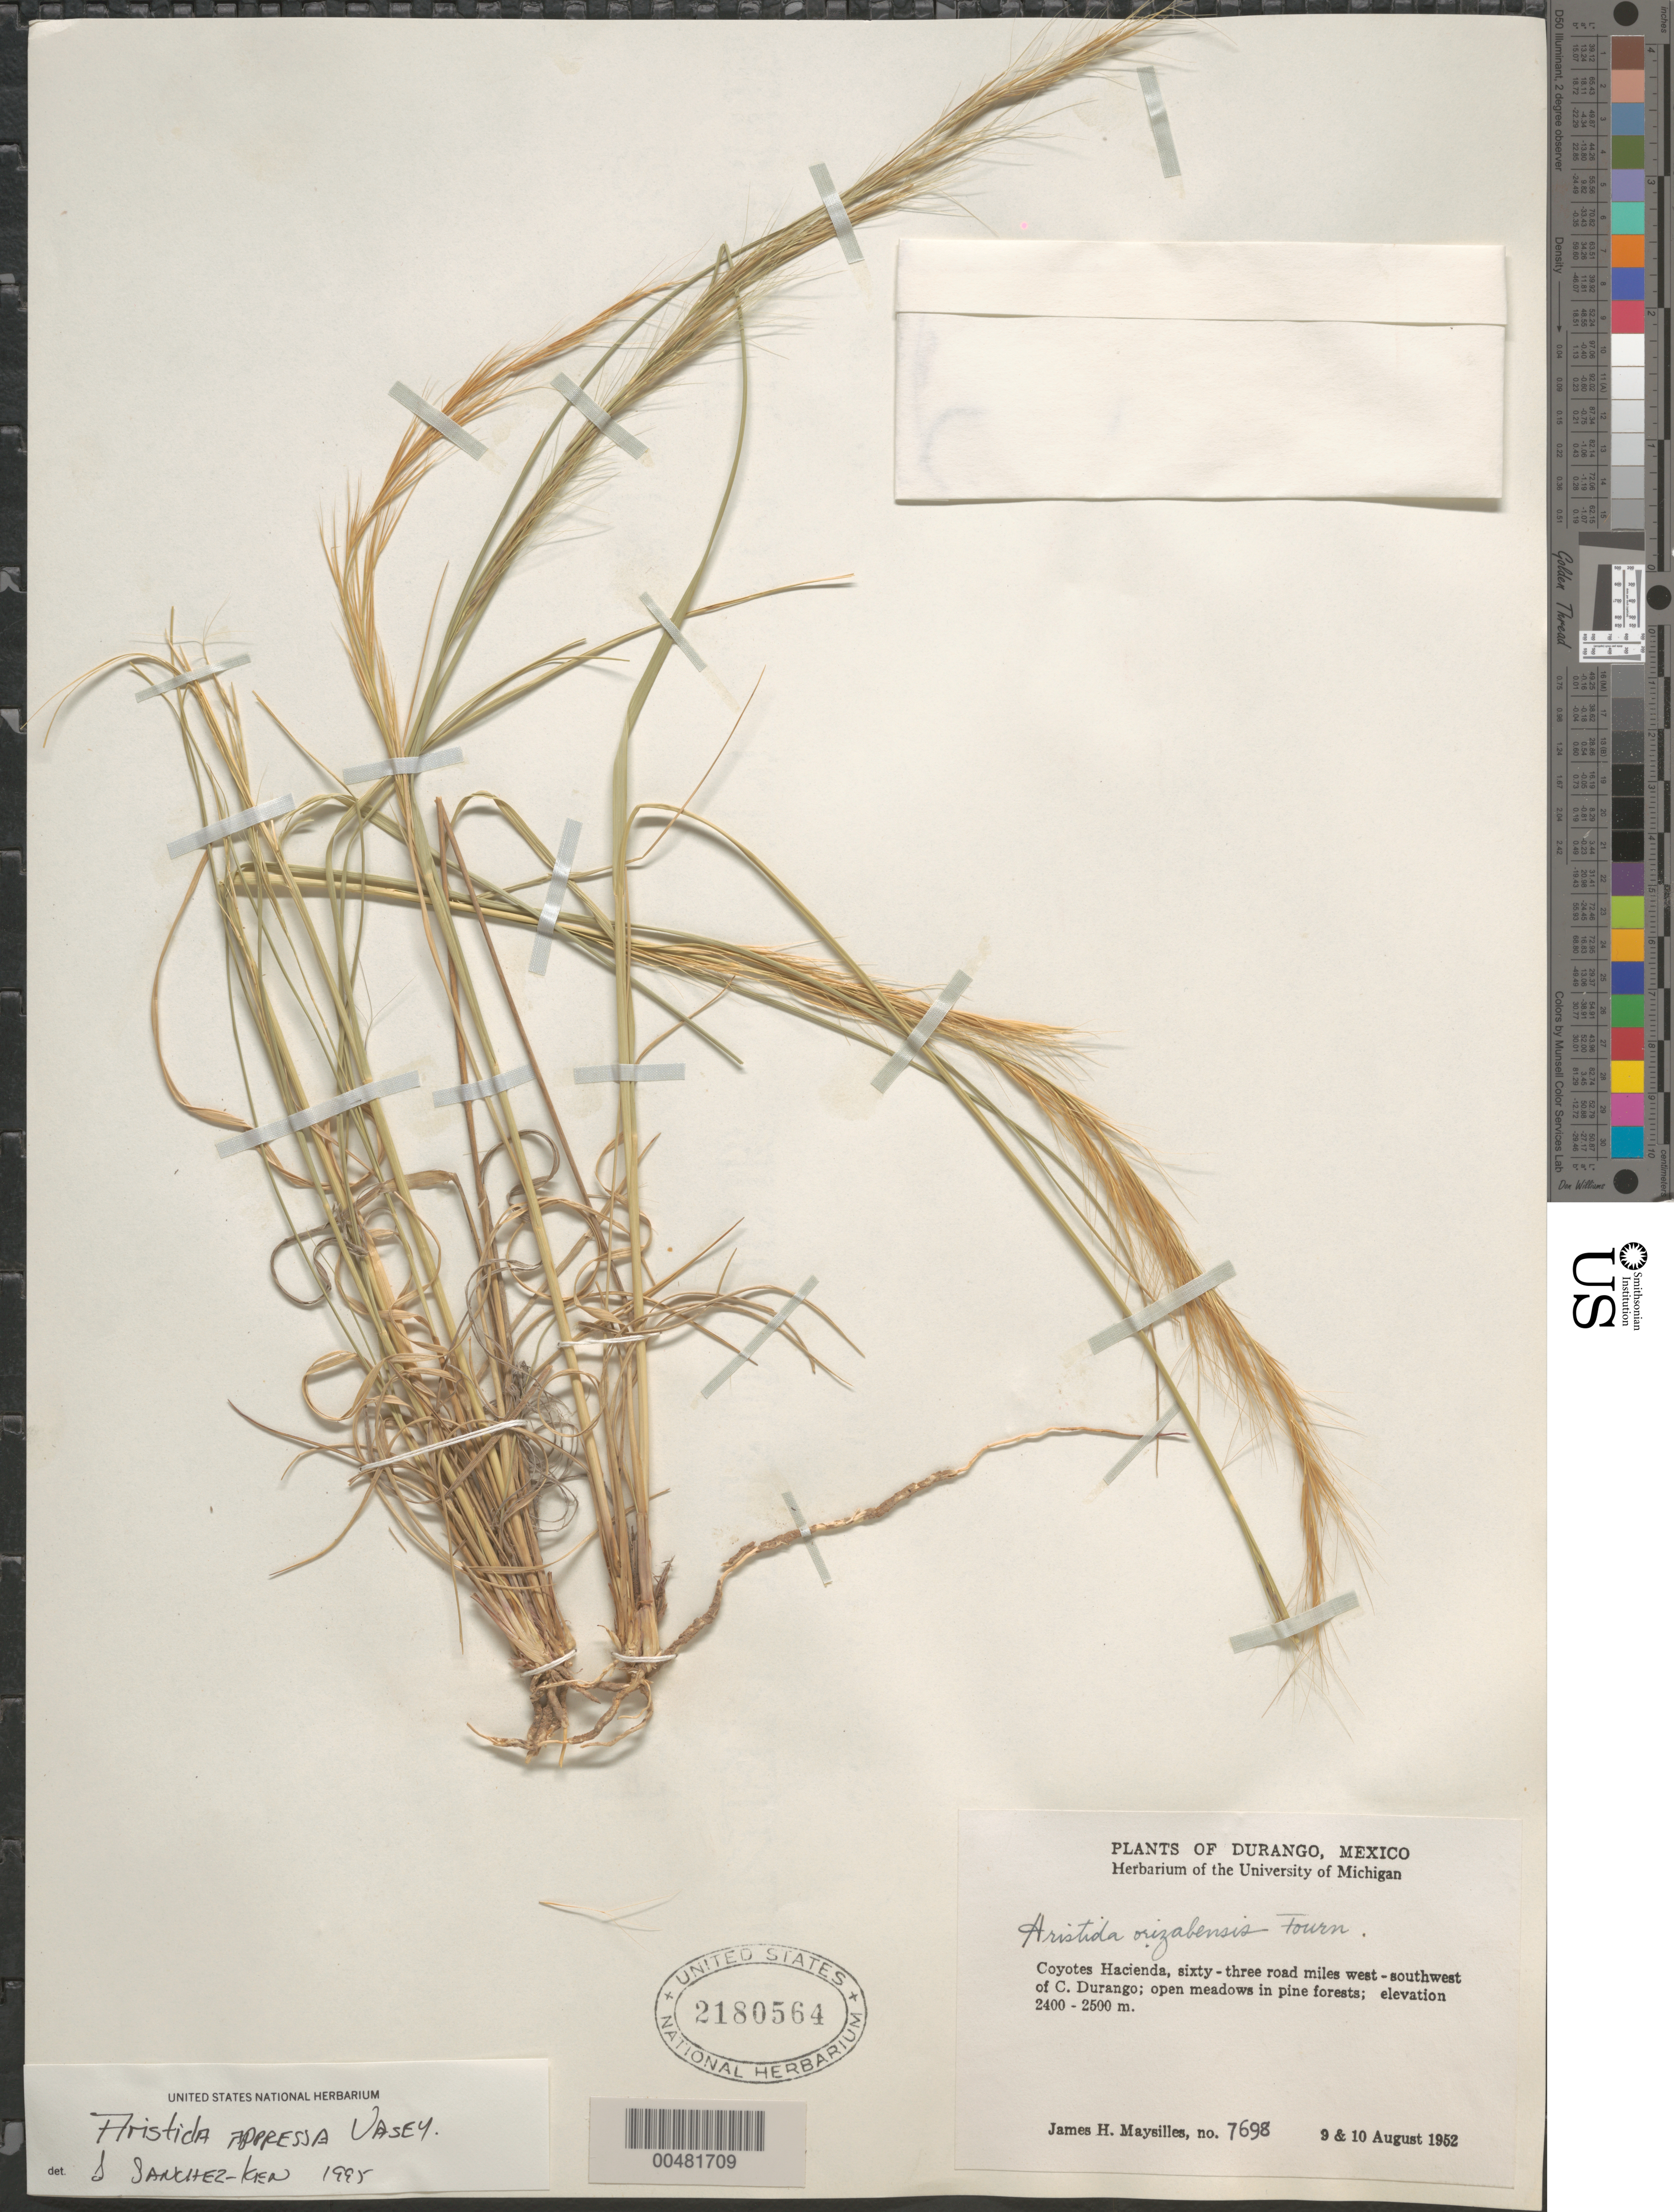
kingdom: Plantae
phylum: Tracheophyta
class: Liliopsida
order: Poales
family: Poaceae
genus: Aristida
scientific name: Aristida appressa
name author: Vasey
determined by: Sánchez-Ken, J. G.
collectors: J. Maysilles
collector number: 7698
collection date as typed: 9 Aug 1952 to 10 Aug 1952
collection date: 1952-08-09/1952-08-10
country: Mexico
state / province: Durango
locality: Coyotes Hacienda, 63 road miles WSW of C. Durango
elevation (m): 2400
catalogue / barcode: US 2180564